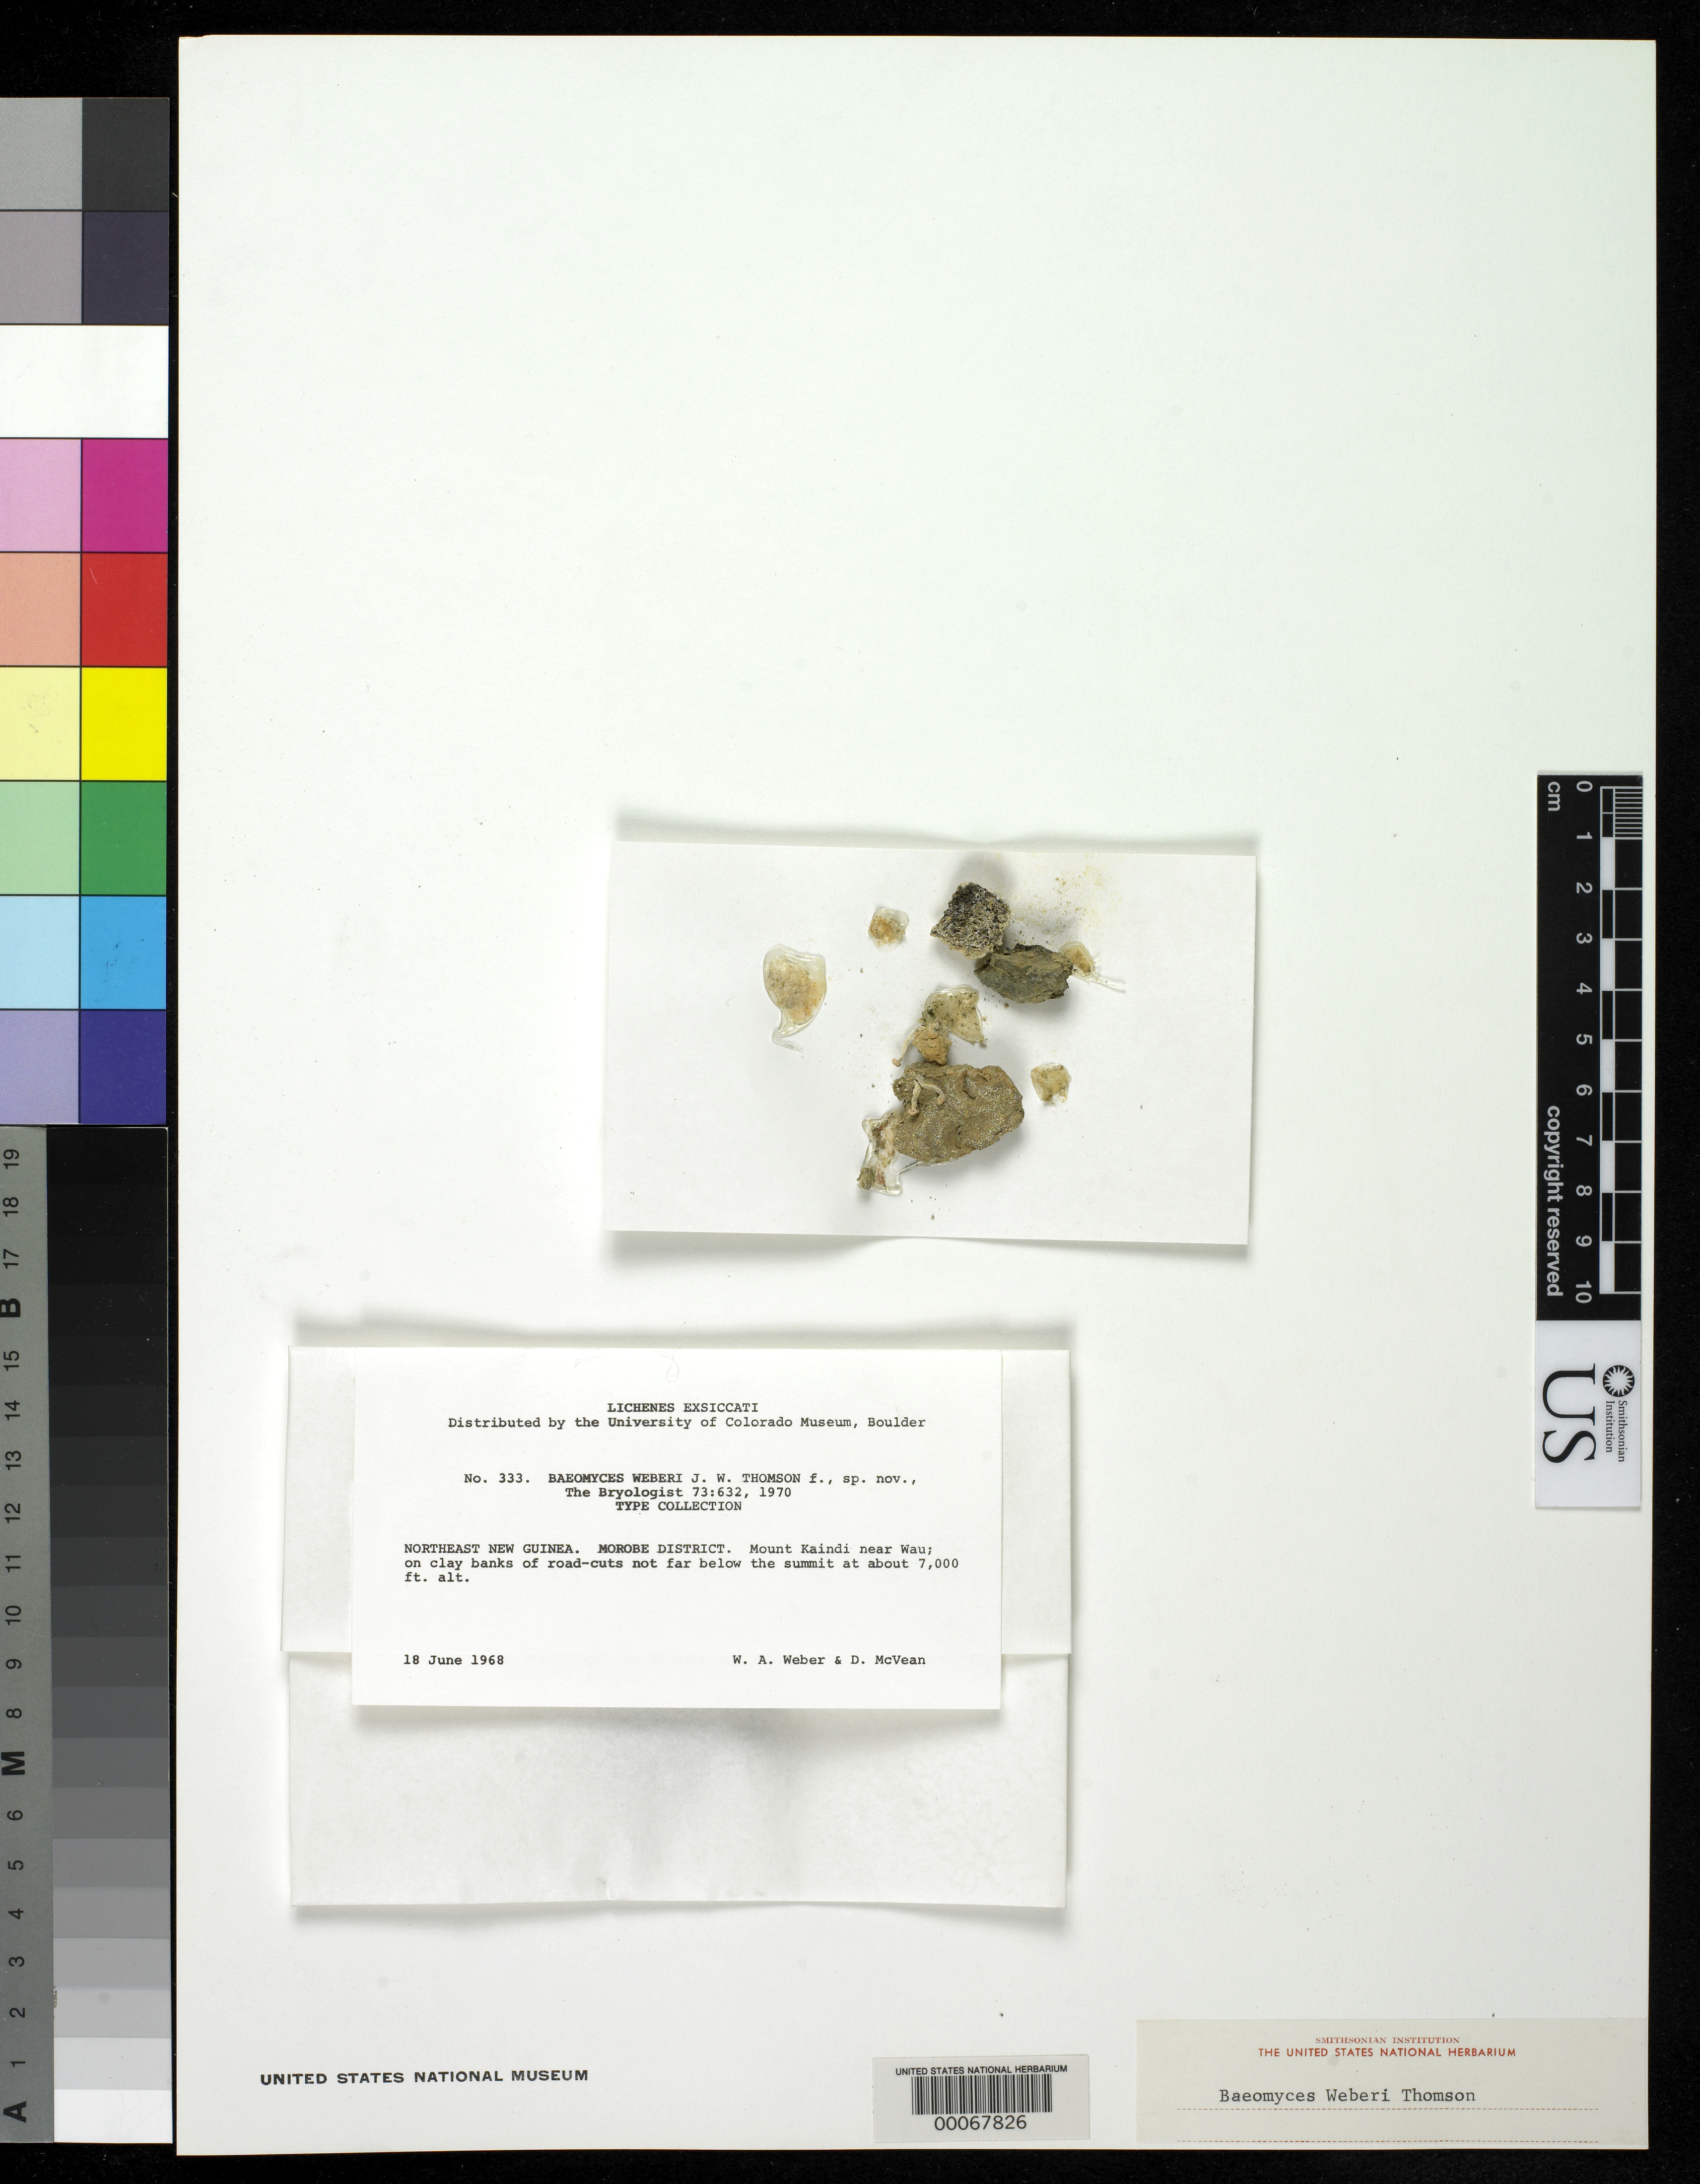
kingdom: Fungi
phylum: Ascomycota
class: Lecanoromycetes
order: Baeomycetales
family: Baeomycetaceae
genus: Baeomyces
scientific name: Baeomyces weberi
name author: J.W. Thomson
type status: Isotype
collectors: W. A. Weber & D. McVean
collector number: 333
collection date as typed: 18 Jun 1968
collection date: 1968-06-18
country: Papua New Guinea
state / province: Morobe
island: New Guinea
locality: Mt. Kaindi near Wau.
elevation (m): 2134